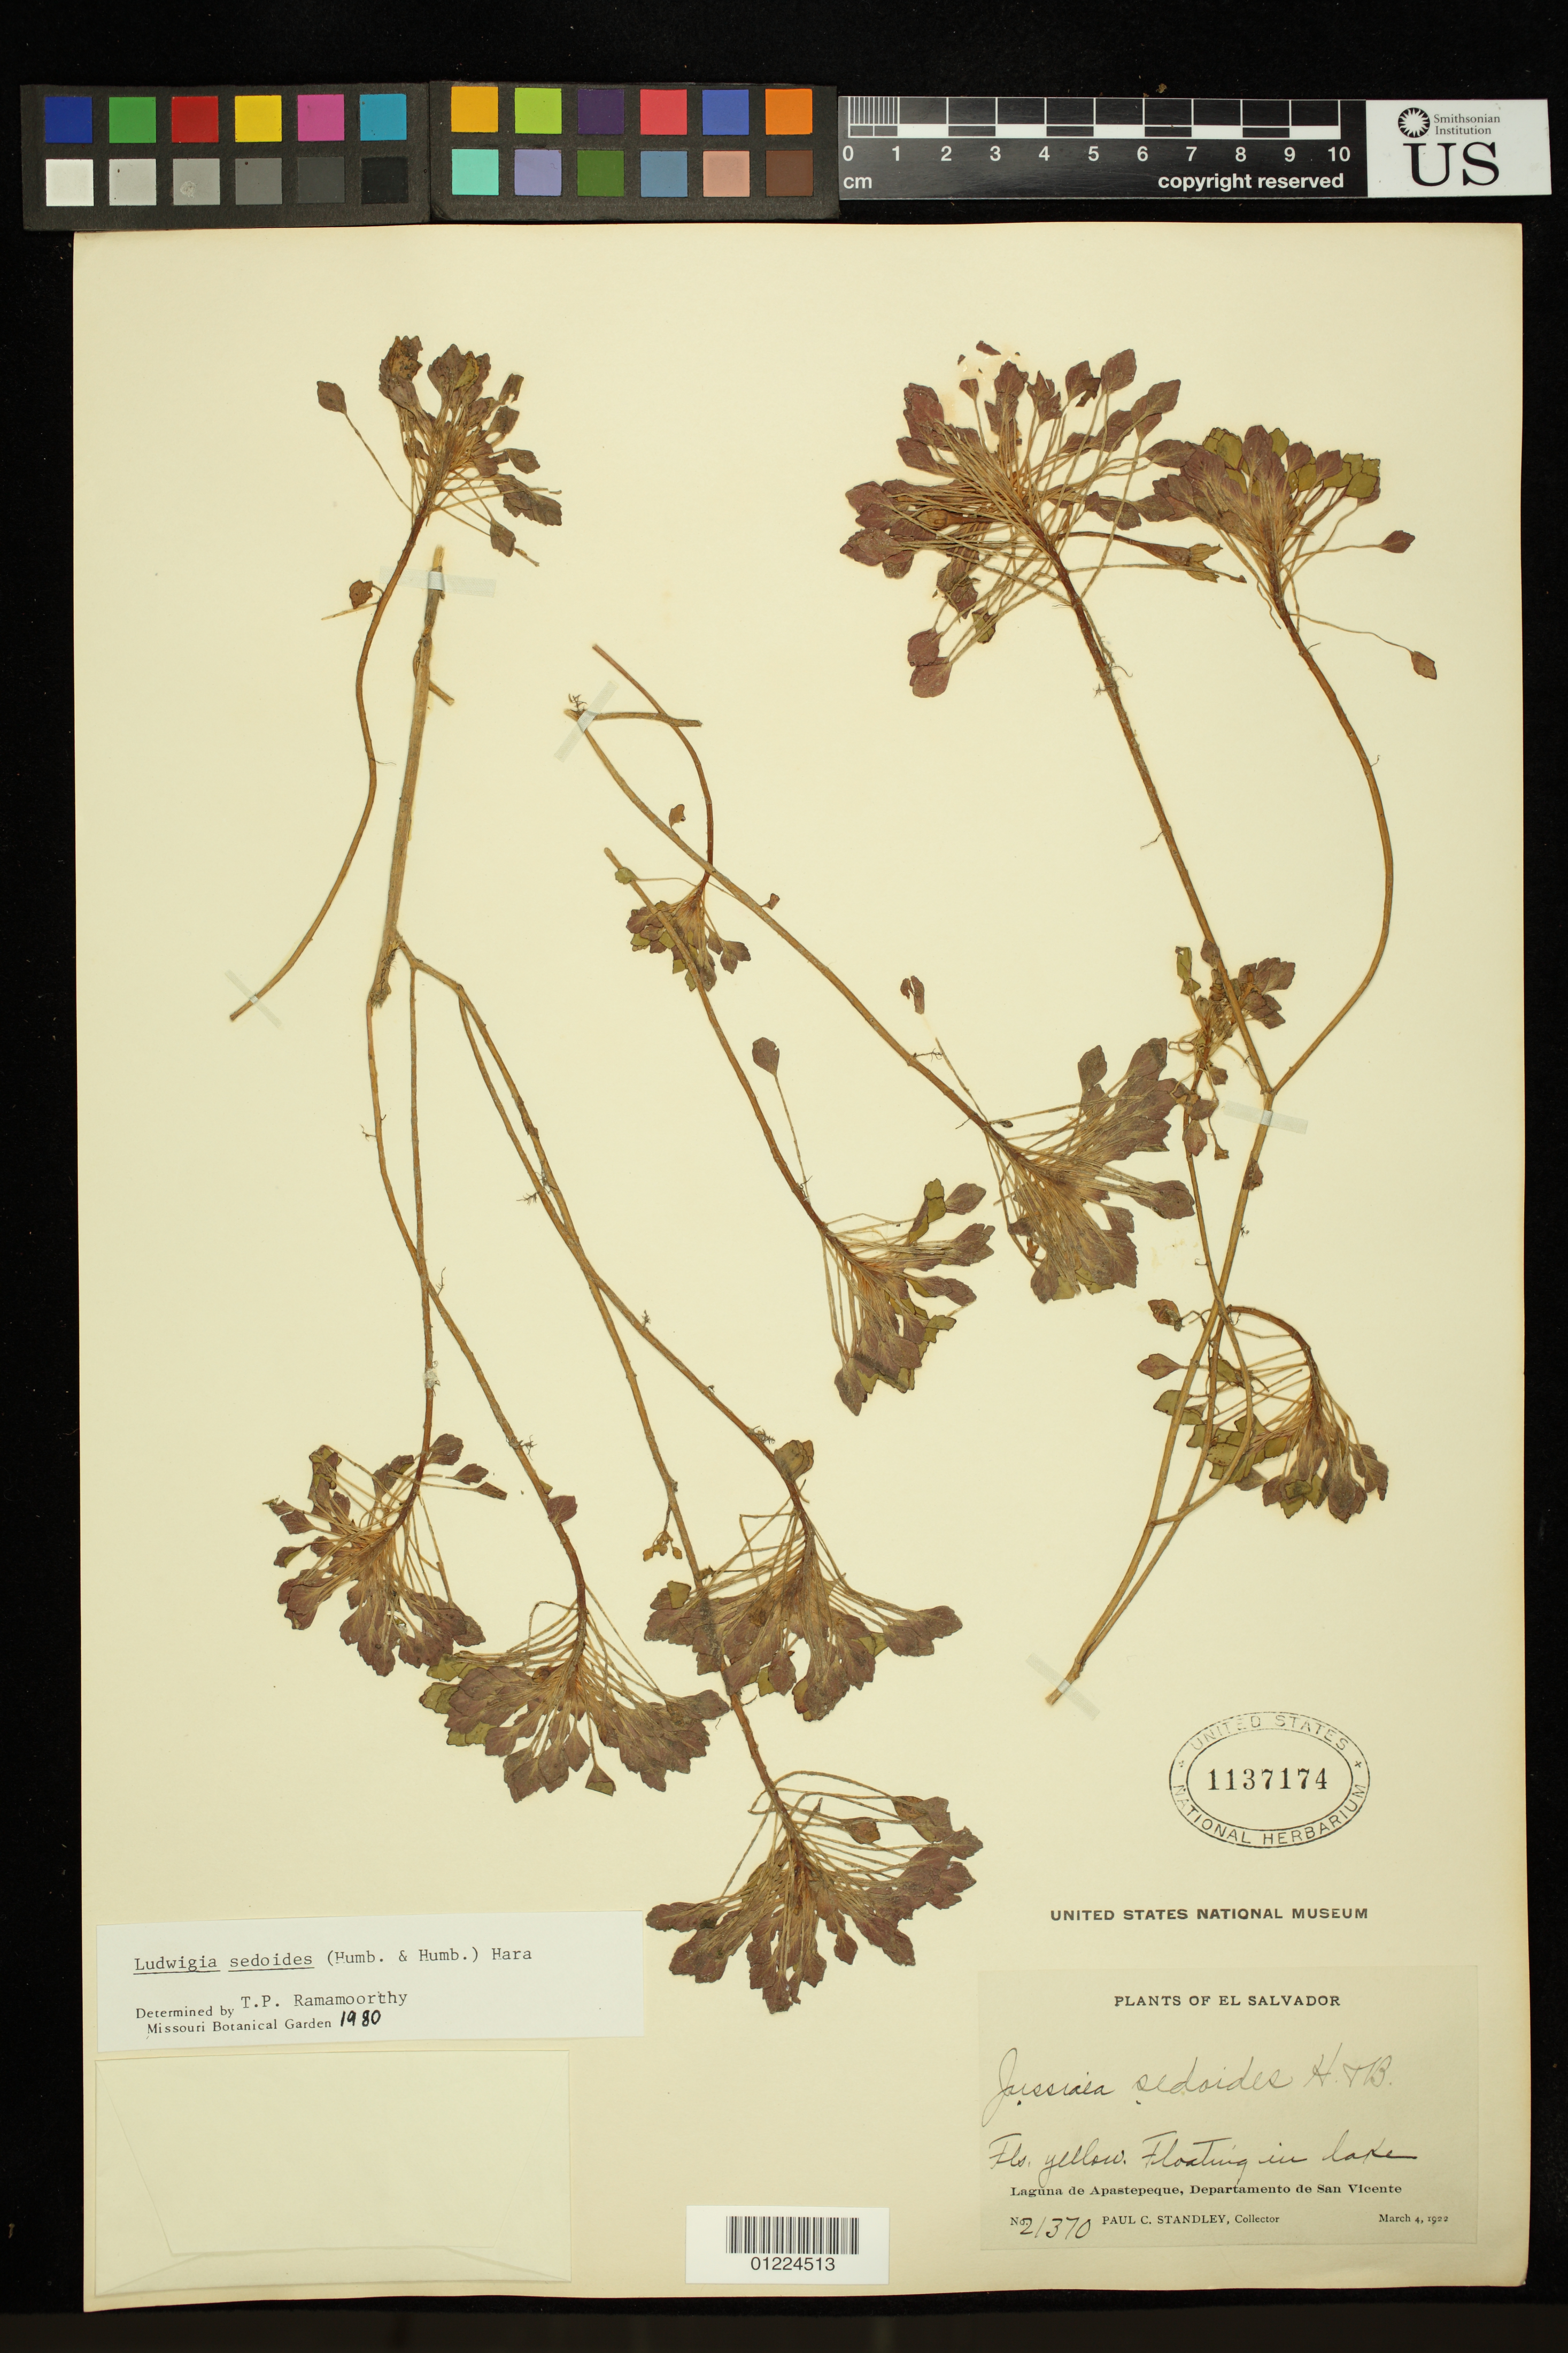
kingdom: Plantae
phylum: Tracheophyta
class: Magnoliopsida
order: Myrtales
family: Onagraceae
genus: Ludwigia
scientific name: Ludwigia sedoides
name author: (Humb. & Bonpl.) H. Hara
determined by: Ramamoorthy, T. P.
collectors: P. C. Standley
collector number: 21370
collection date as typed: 04 Mar 1922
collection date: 1922-03-04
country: El Salvador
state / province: San Vincente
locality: Laguna de Apastepeque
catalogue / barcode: US 1137174